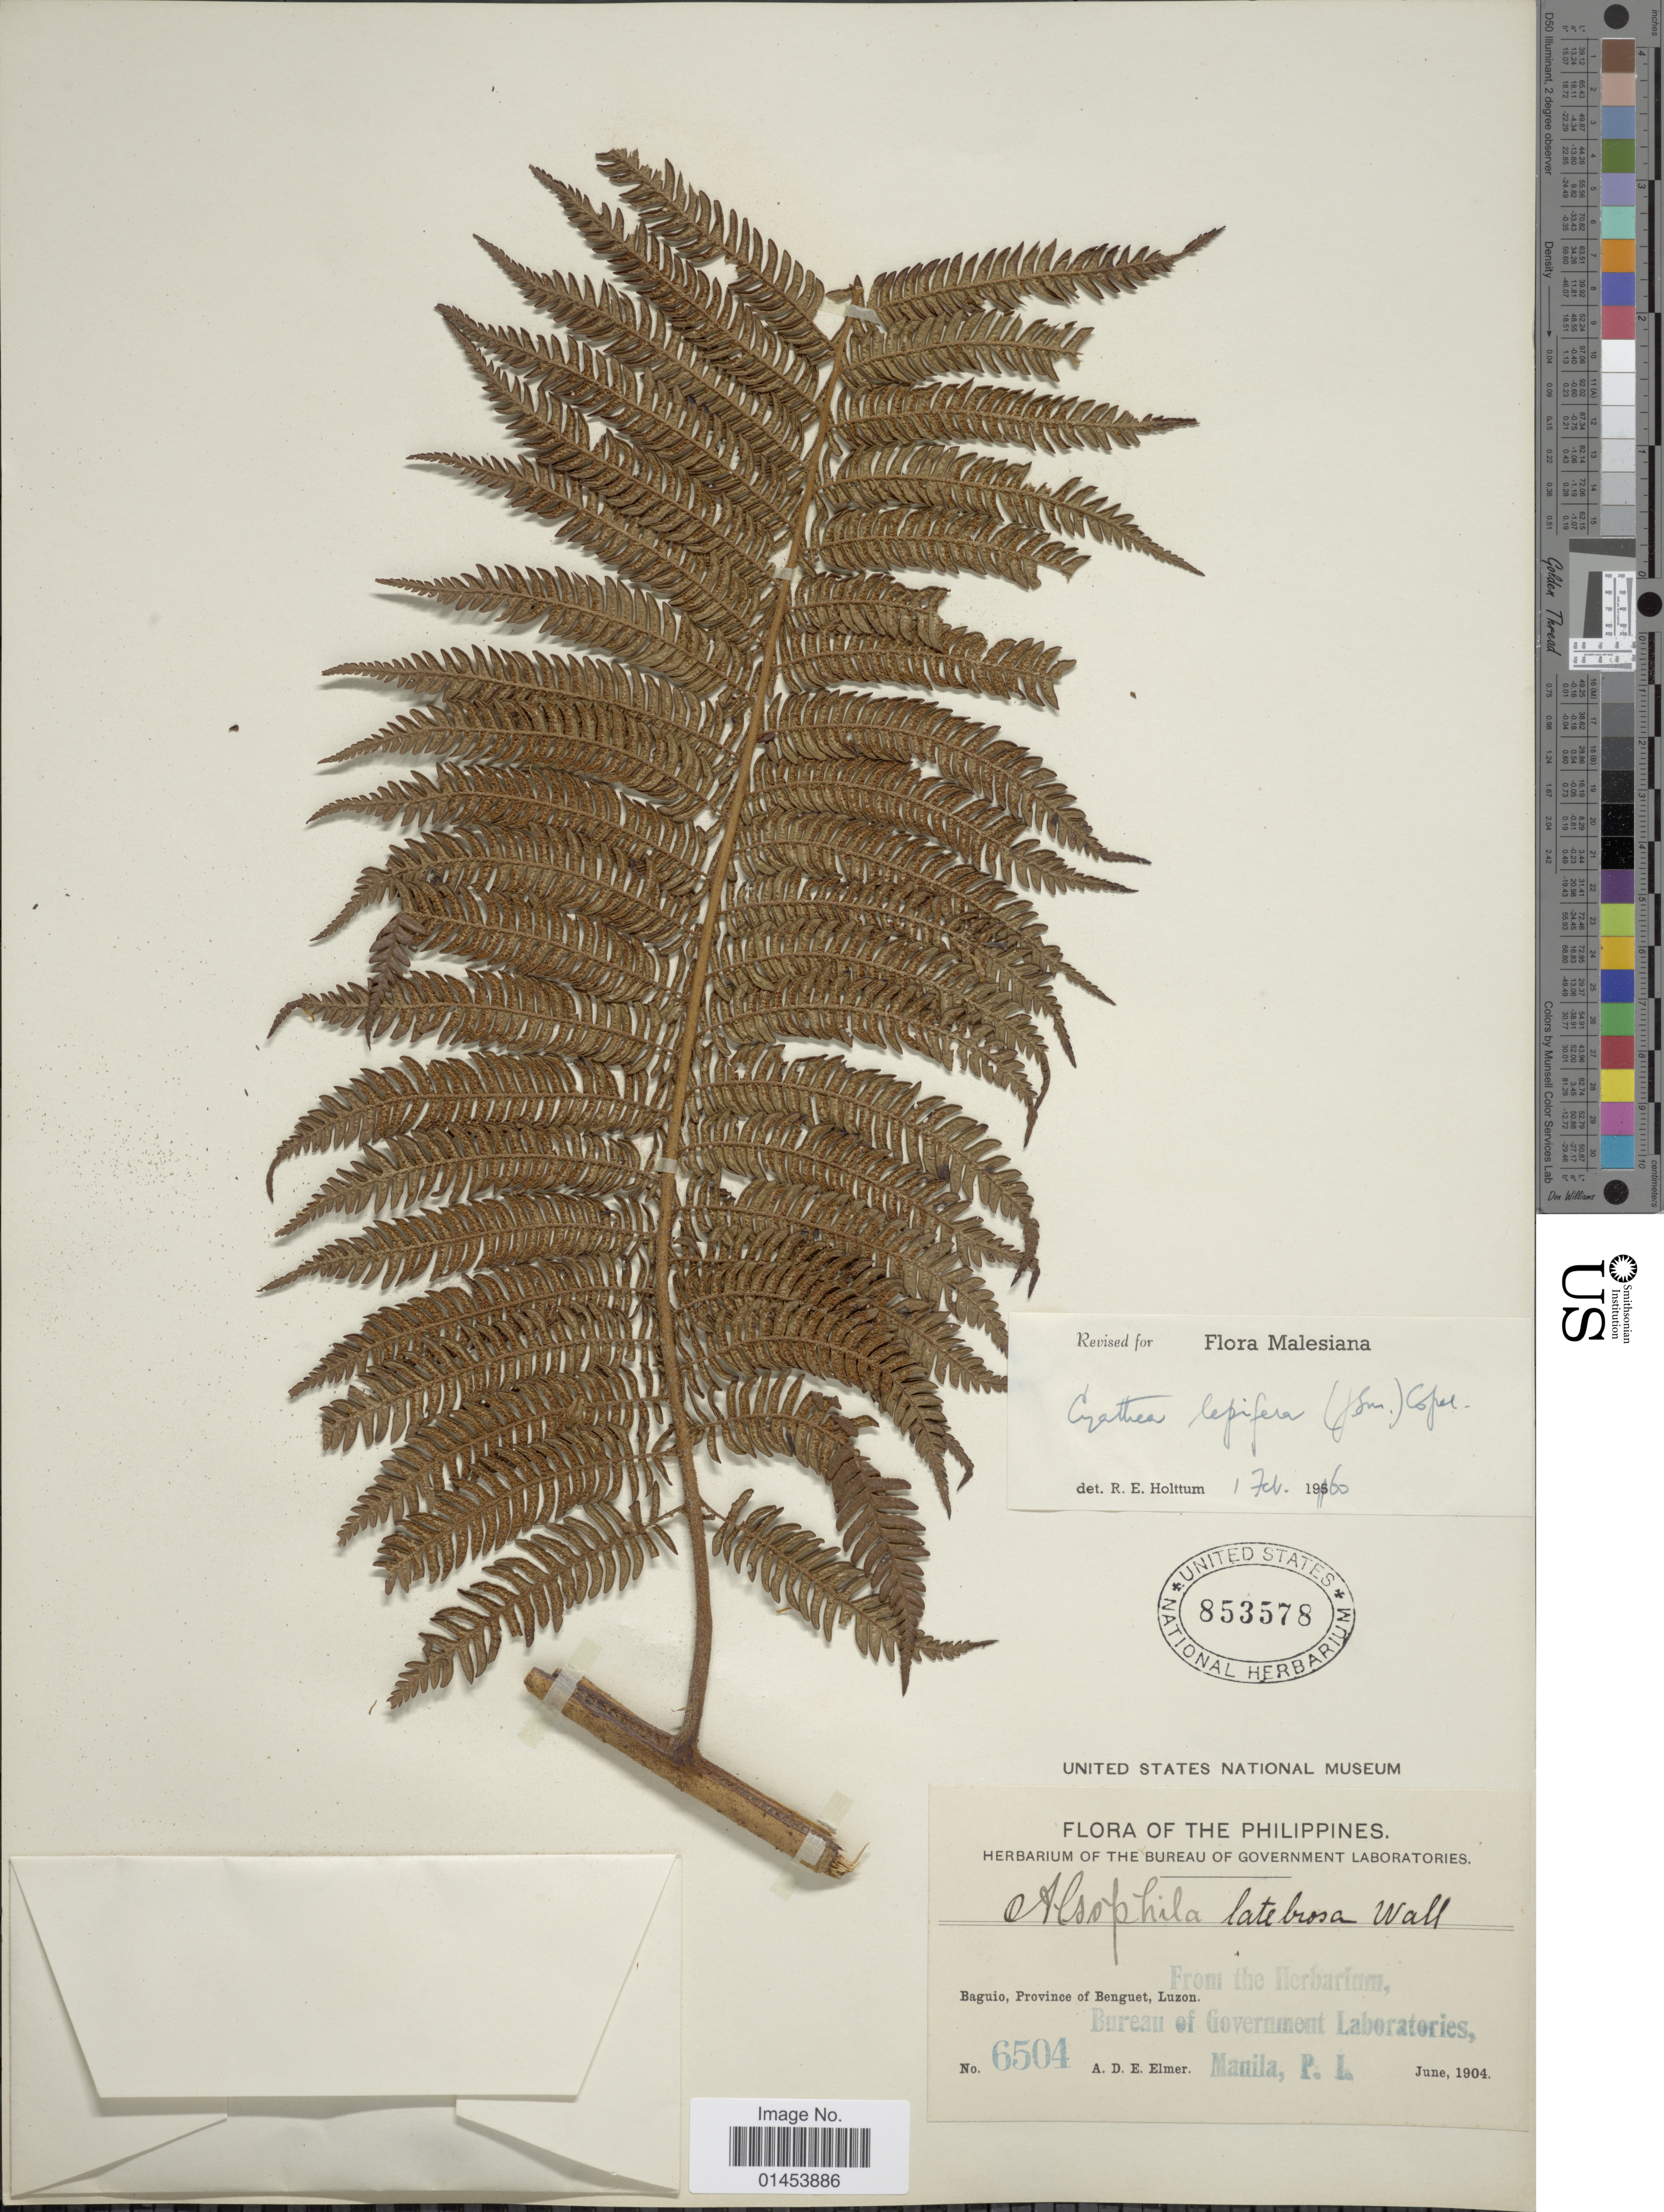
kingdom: Plantae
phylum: Tracheophyta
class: Polypodiopsida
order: Cyatheales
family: Cyatheaceae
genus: Cyathea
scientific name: Cyathea lepifera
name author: (J. Sm.) Copel.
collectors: A. D. E. Elmer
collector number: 6504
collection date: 1904-06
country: Philippines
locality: Baguio, province of Benguet, Luzon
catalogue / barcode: US 853578